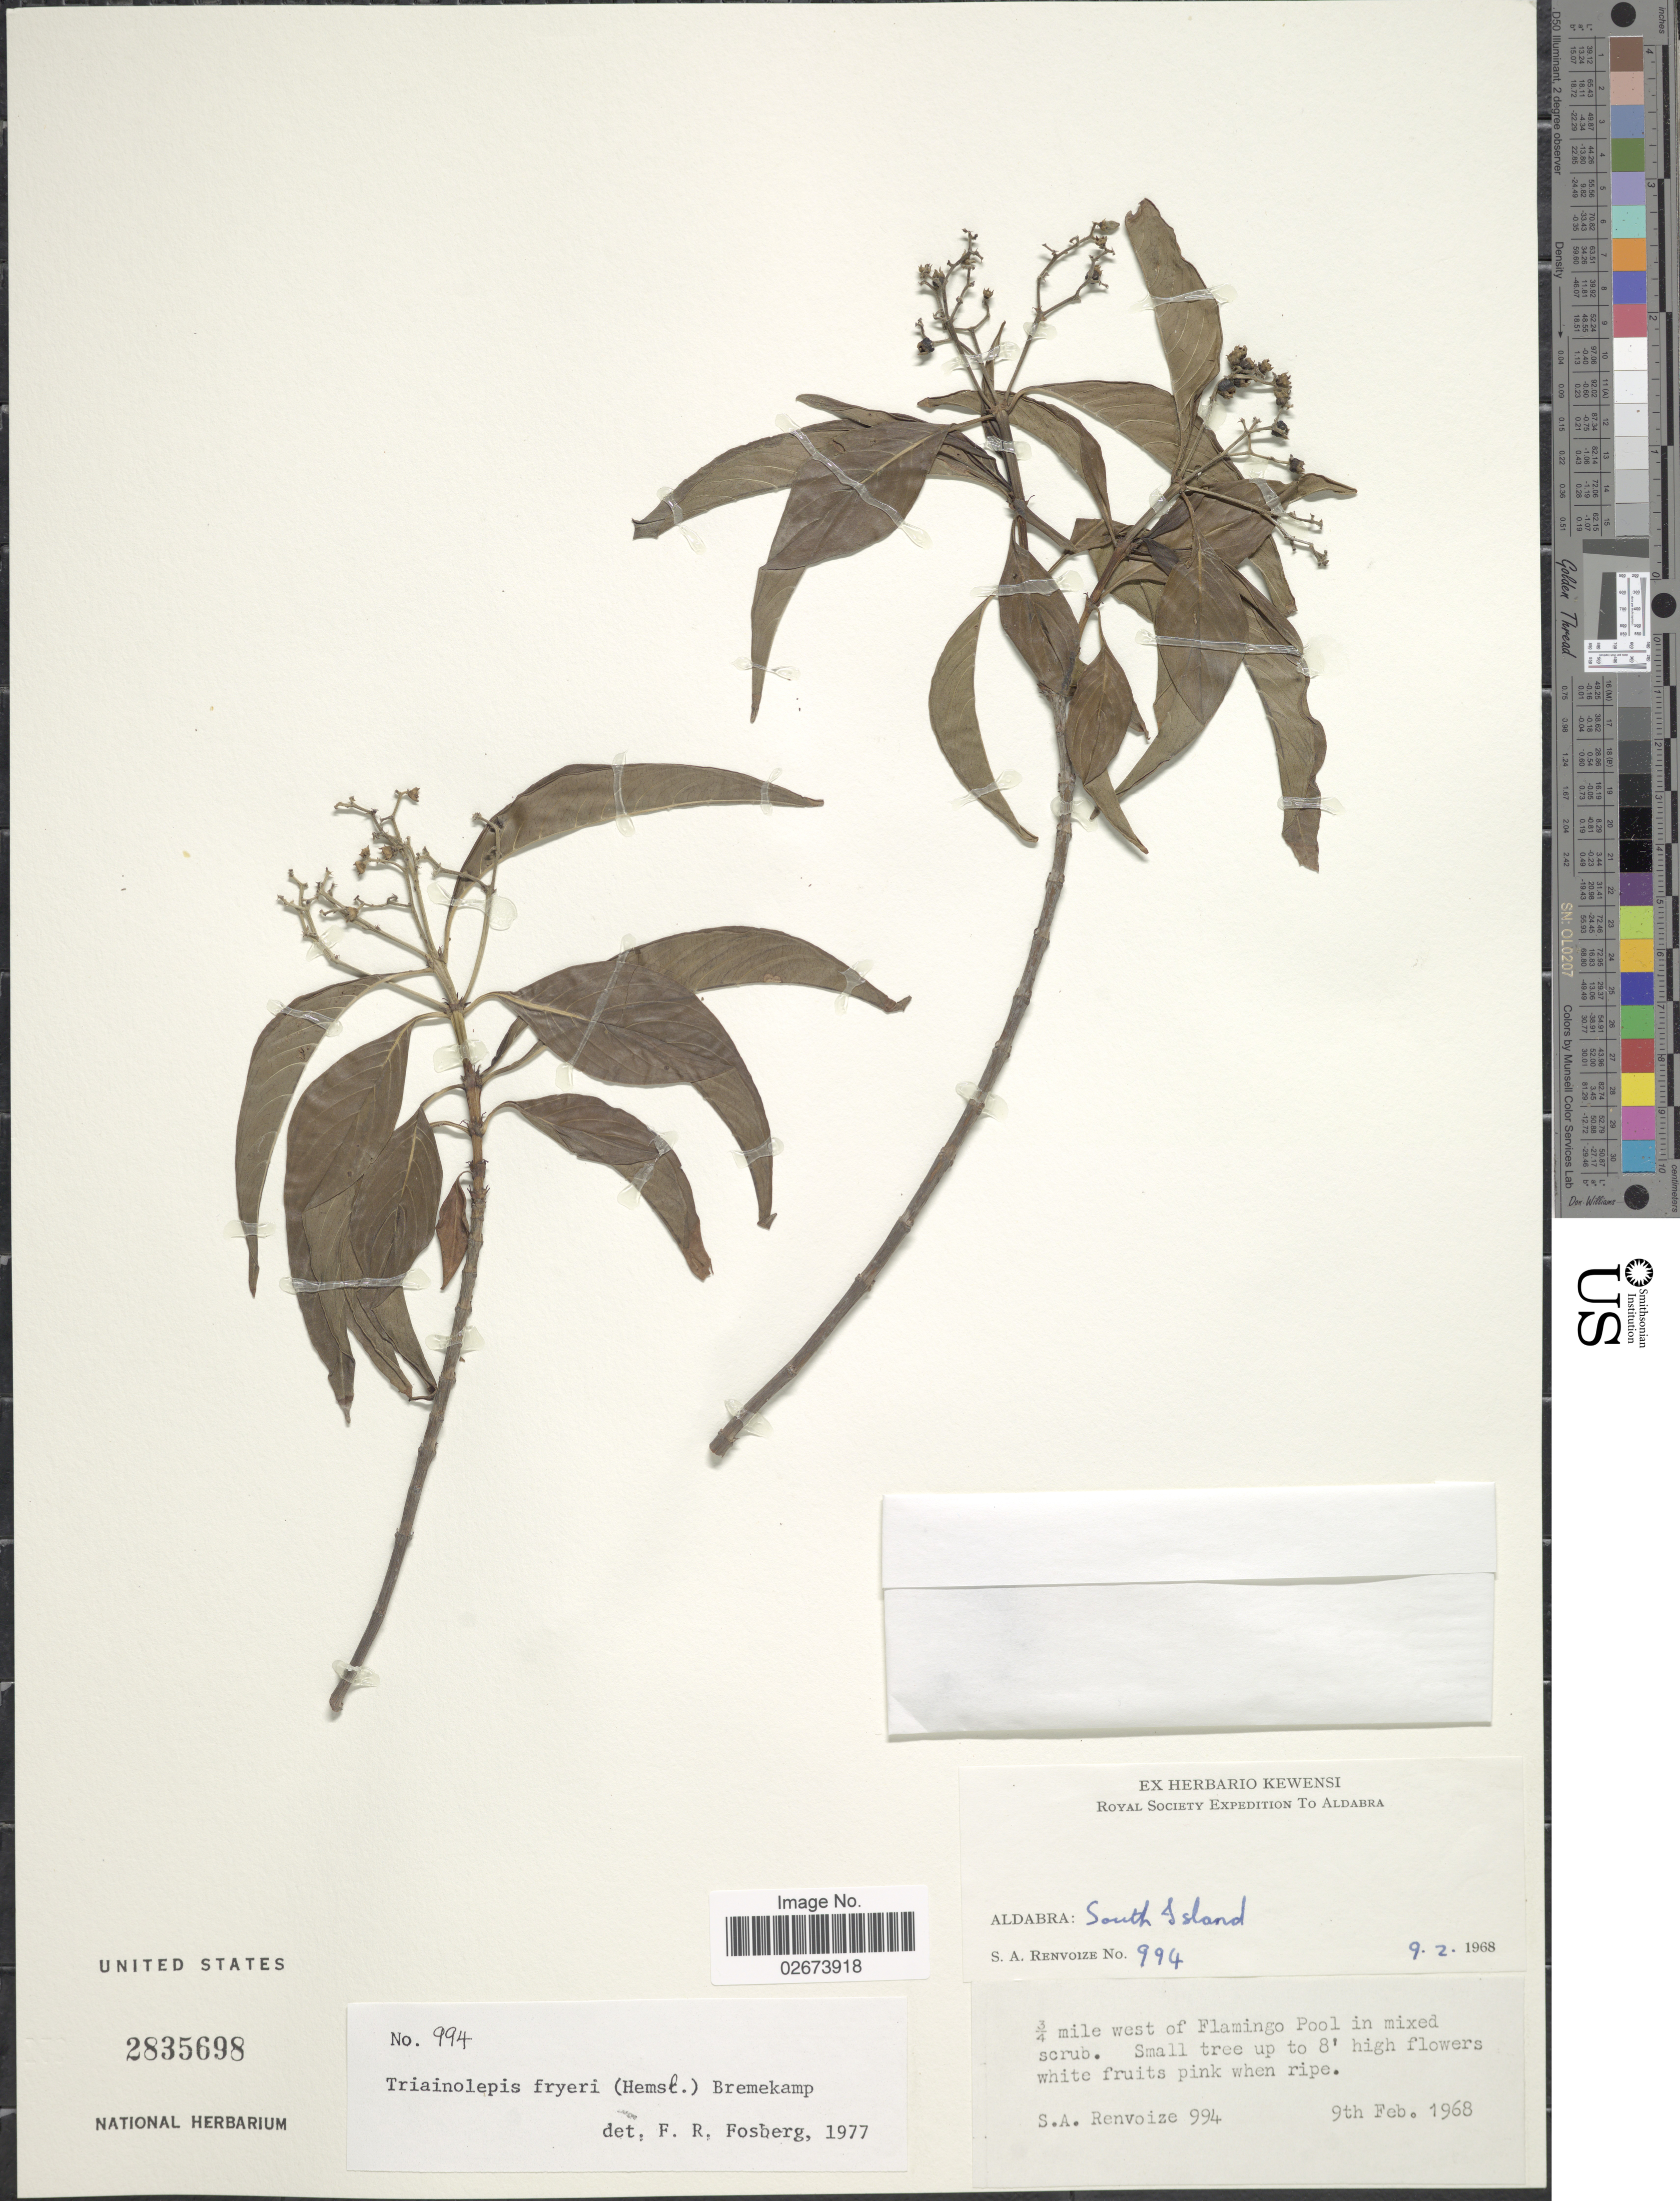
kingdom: Plantae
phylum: Tracheophyta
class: Magnoliopsida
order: Gentianales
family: Rubiaceae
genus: Triainolepis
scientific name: Triainolepis fryeri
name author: (Hemsl.) Bremek.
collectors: S. A. Renvoize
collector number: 994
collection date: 1968-02-09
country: Seychelles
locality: Aldabra: South Island. 3/4 mile west of Flamingo Pool.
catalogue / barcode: US 2835698